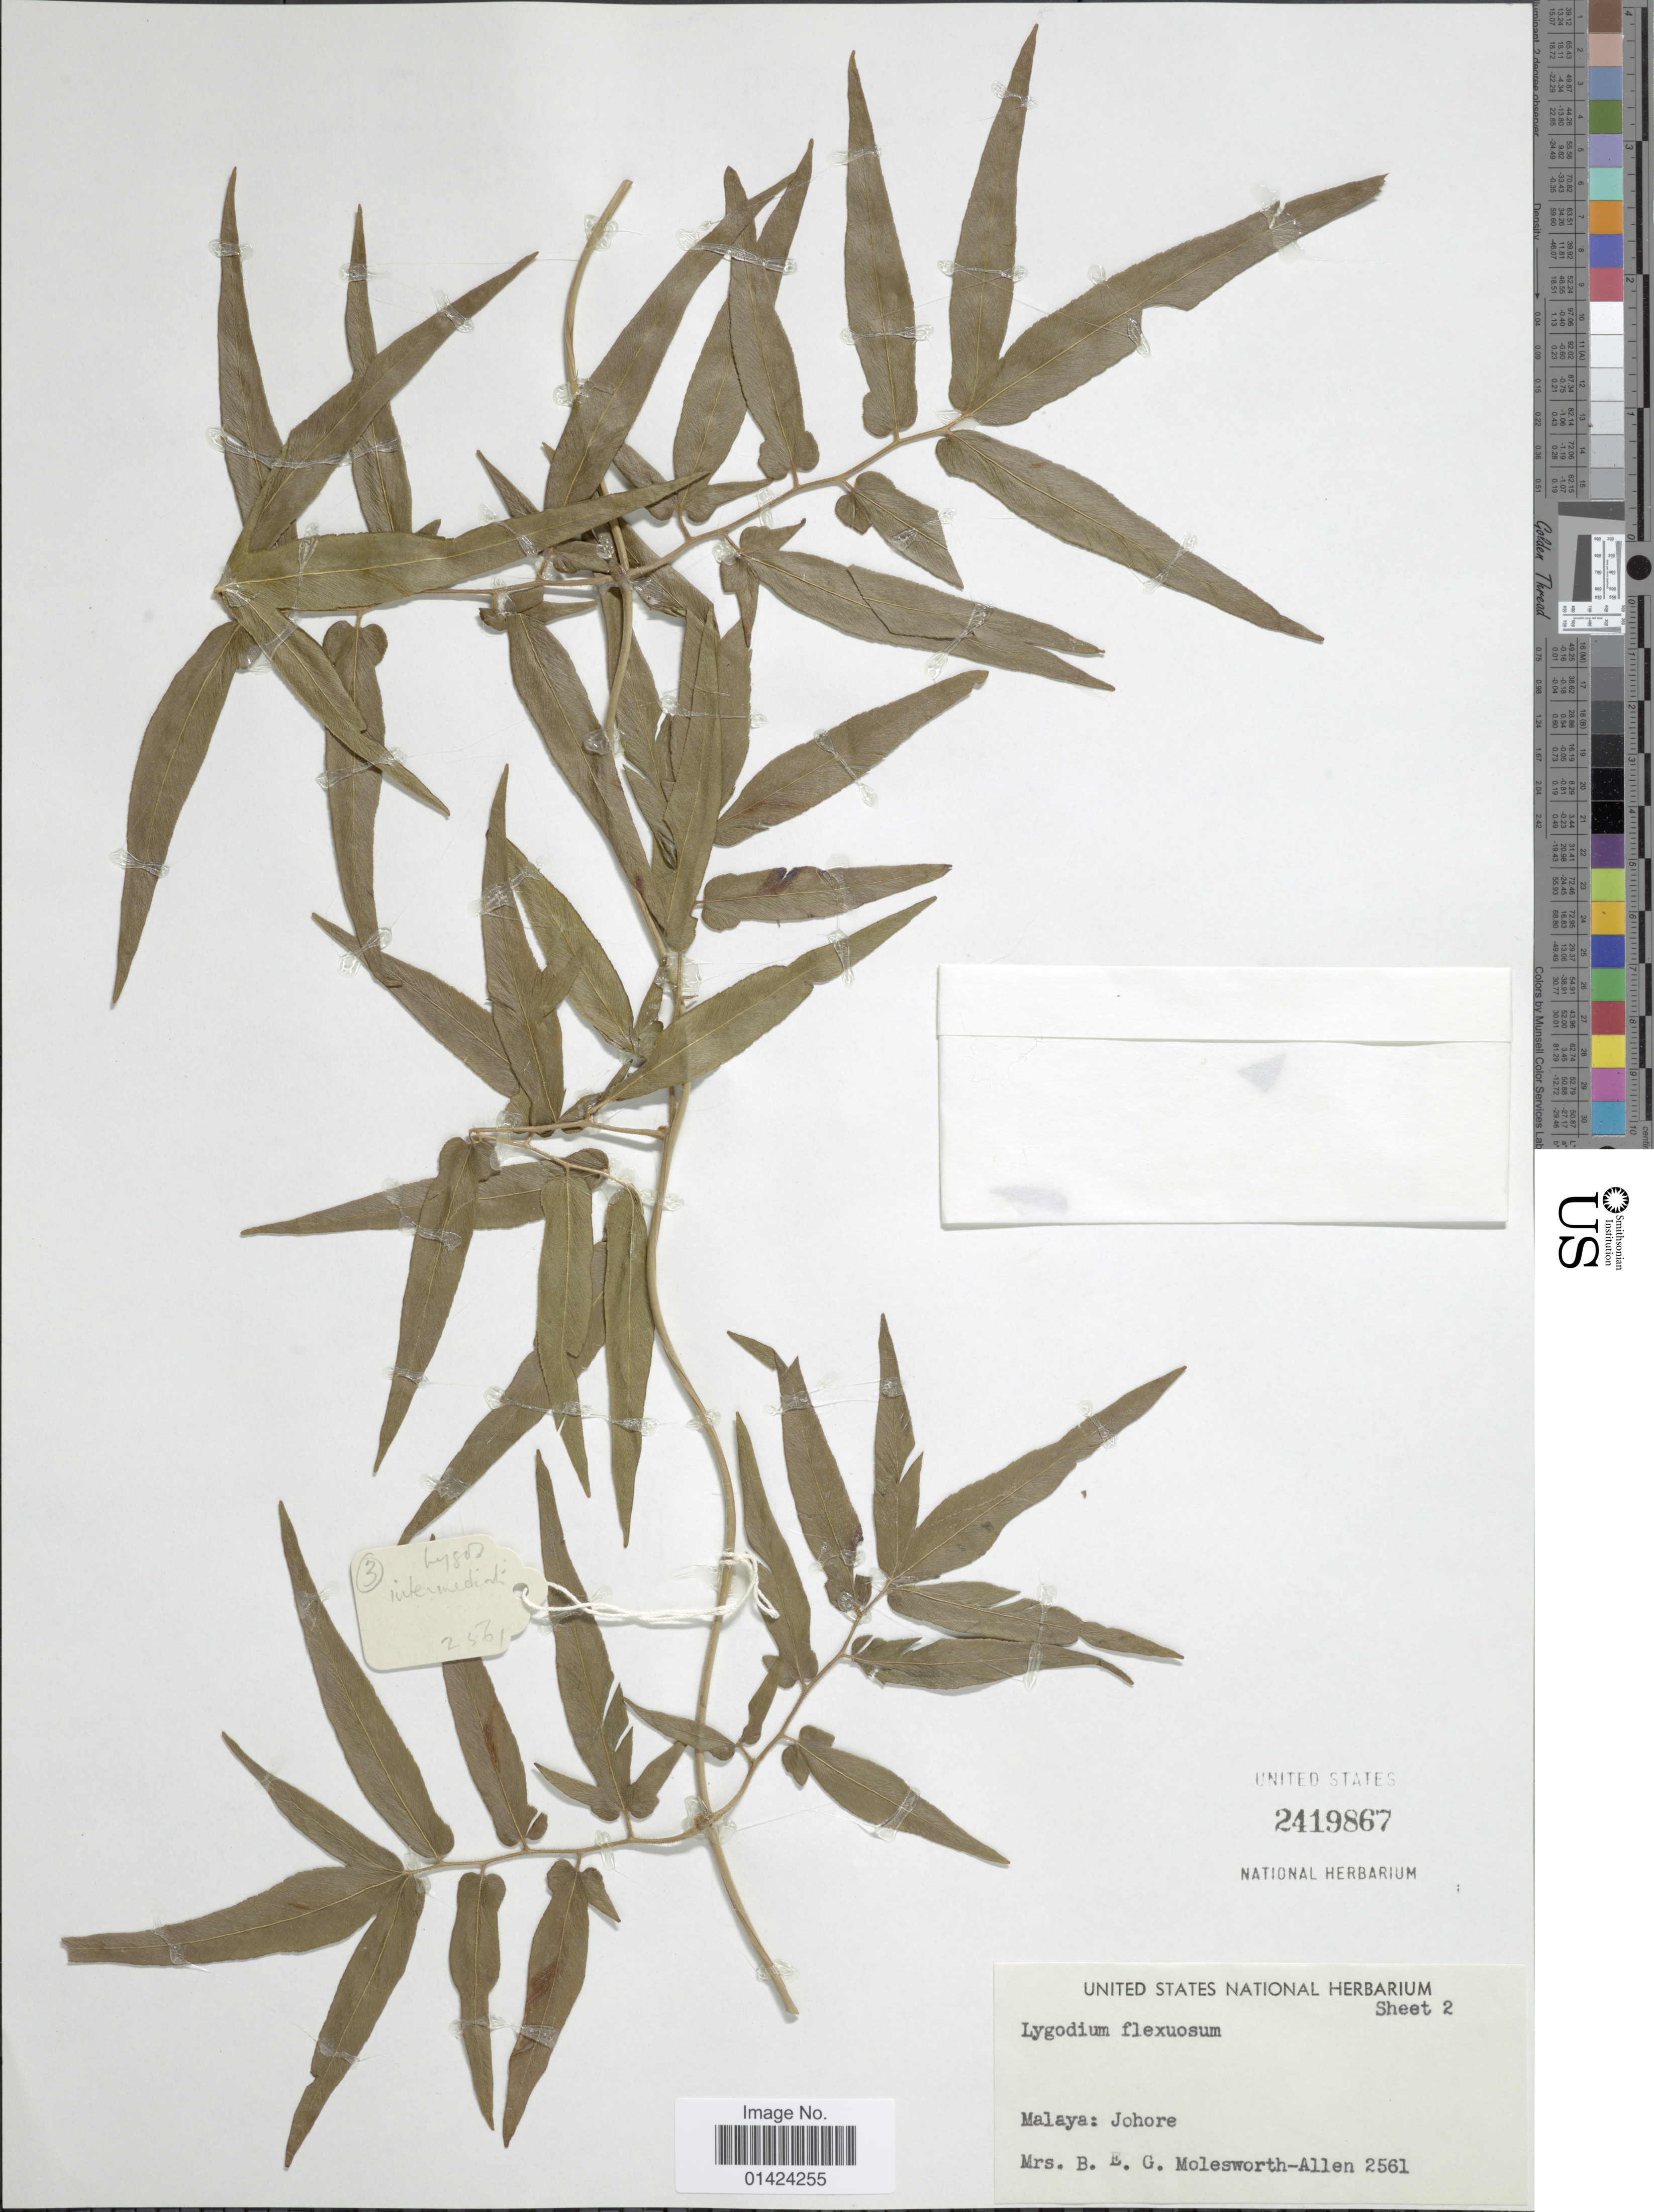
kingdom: Plantae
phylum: Tracheophyta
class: Polypodiopsida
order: Schizaeales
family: Lygodiaceae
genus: Lygodium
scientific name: Lygodium flexuosum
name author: Sw.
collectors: B. E. G. Molesworth-Allen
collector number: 2561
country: Malaysia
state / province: Johor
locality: Malaya:Johore.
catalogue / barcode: US 2419867